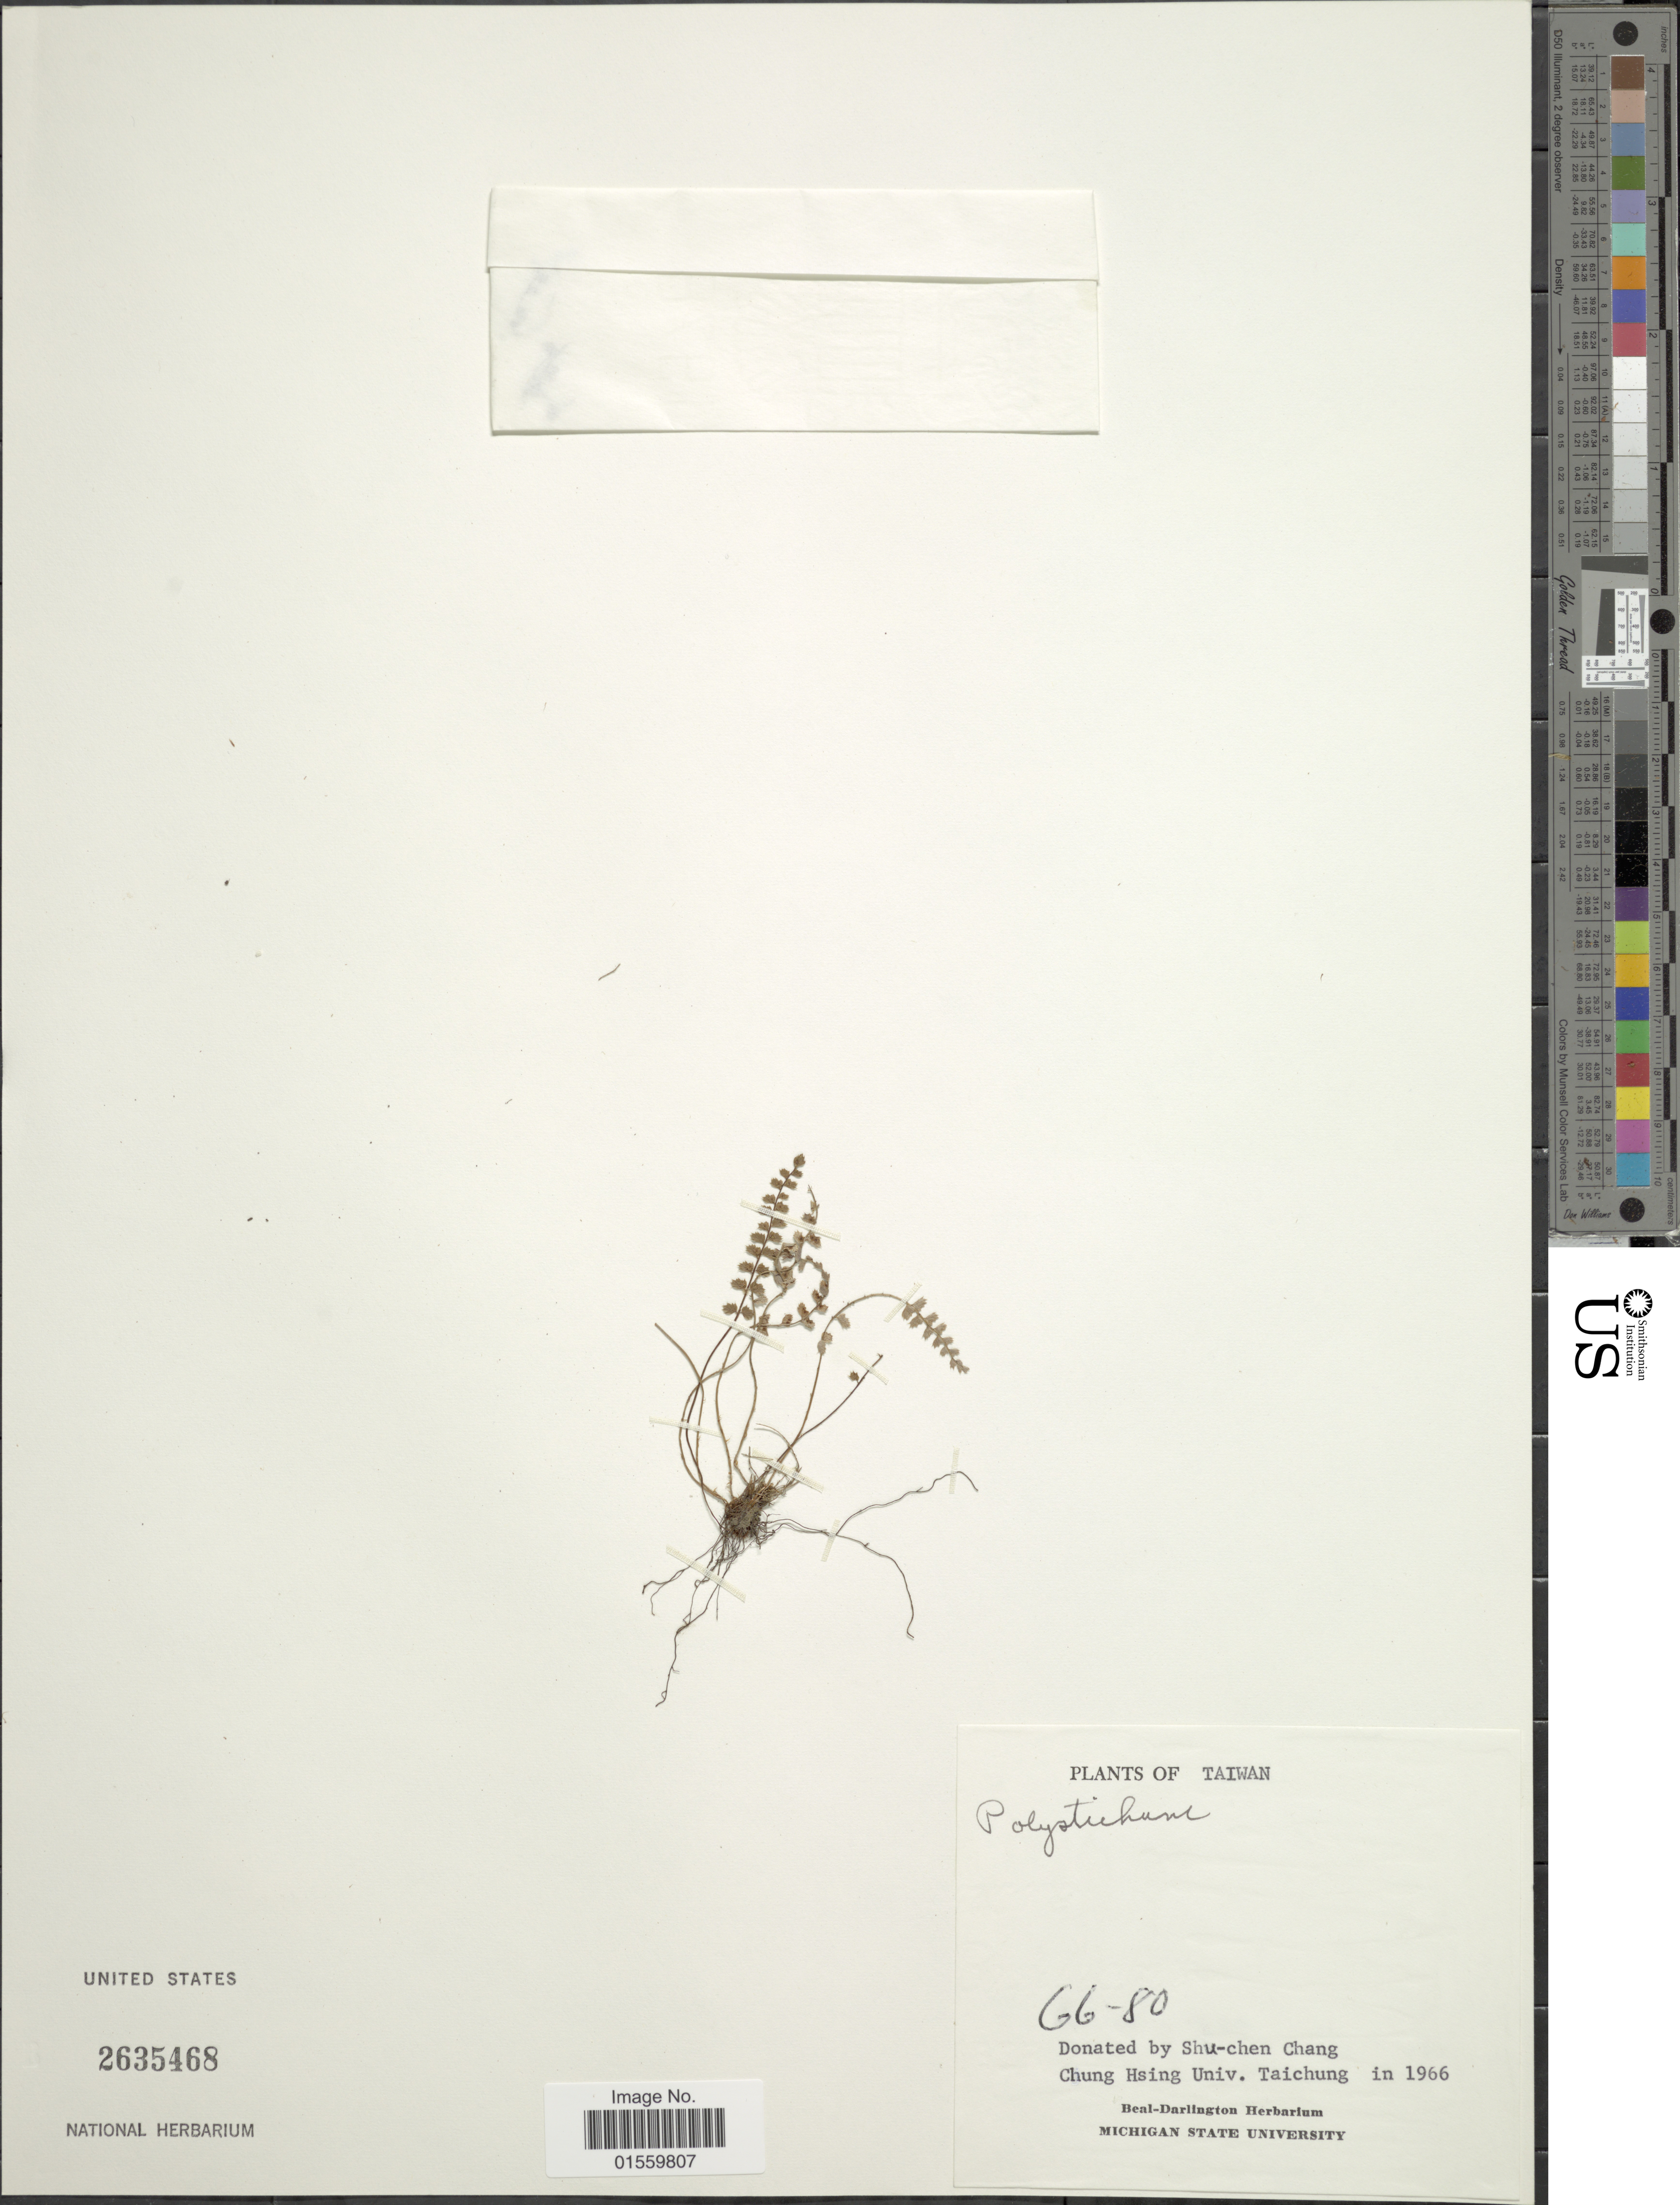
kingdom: Plantae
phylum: Tracheophyta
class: Polypodiopsida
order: Polypodiales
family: Dryopteridaceae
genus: Polystichum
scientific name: Polystichum sp.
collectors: ex herb. Beal-Darlington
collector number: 66-80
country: Taiwan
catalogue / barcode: US 2635468